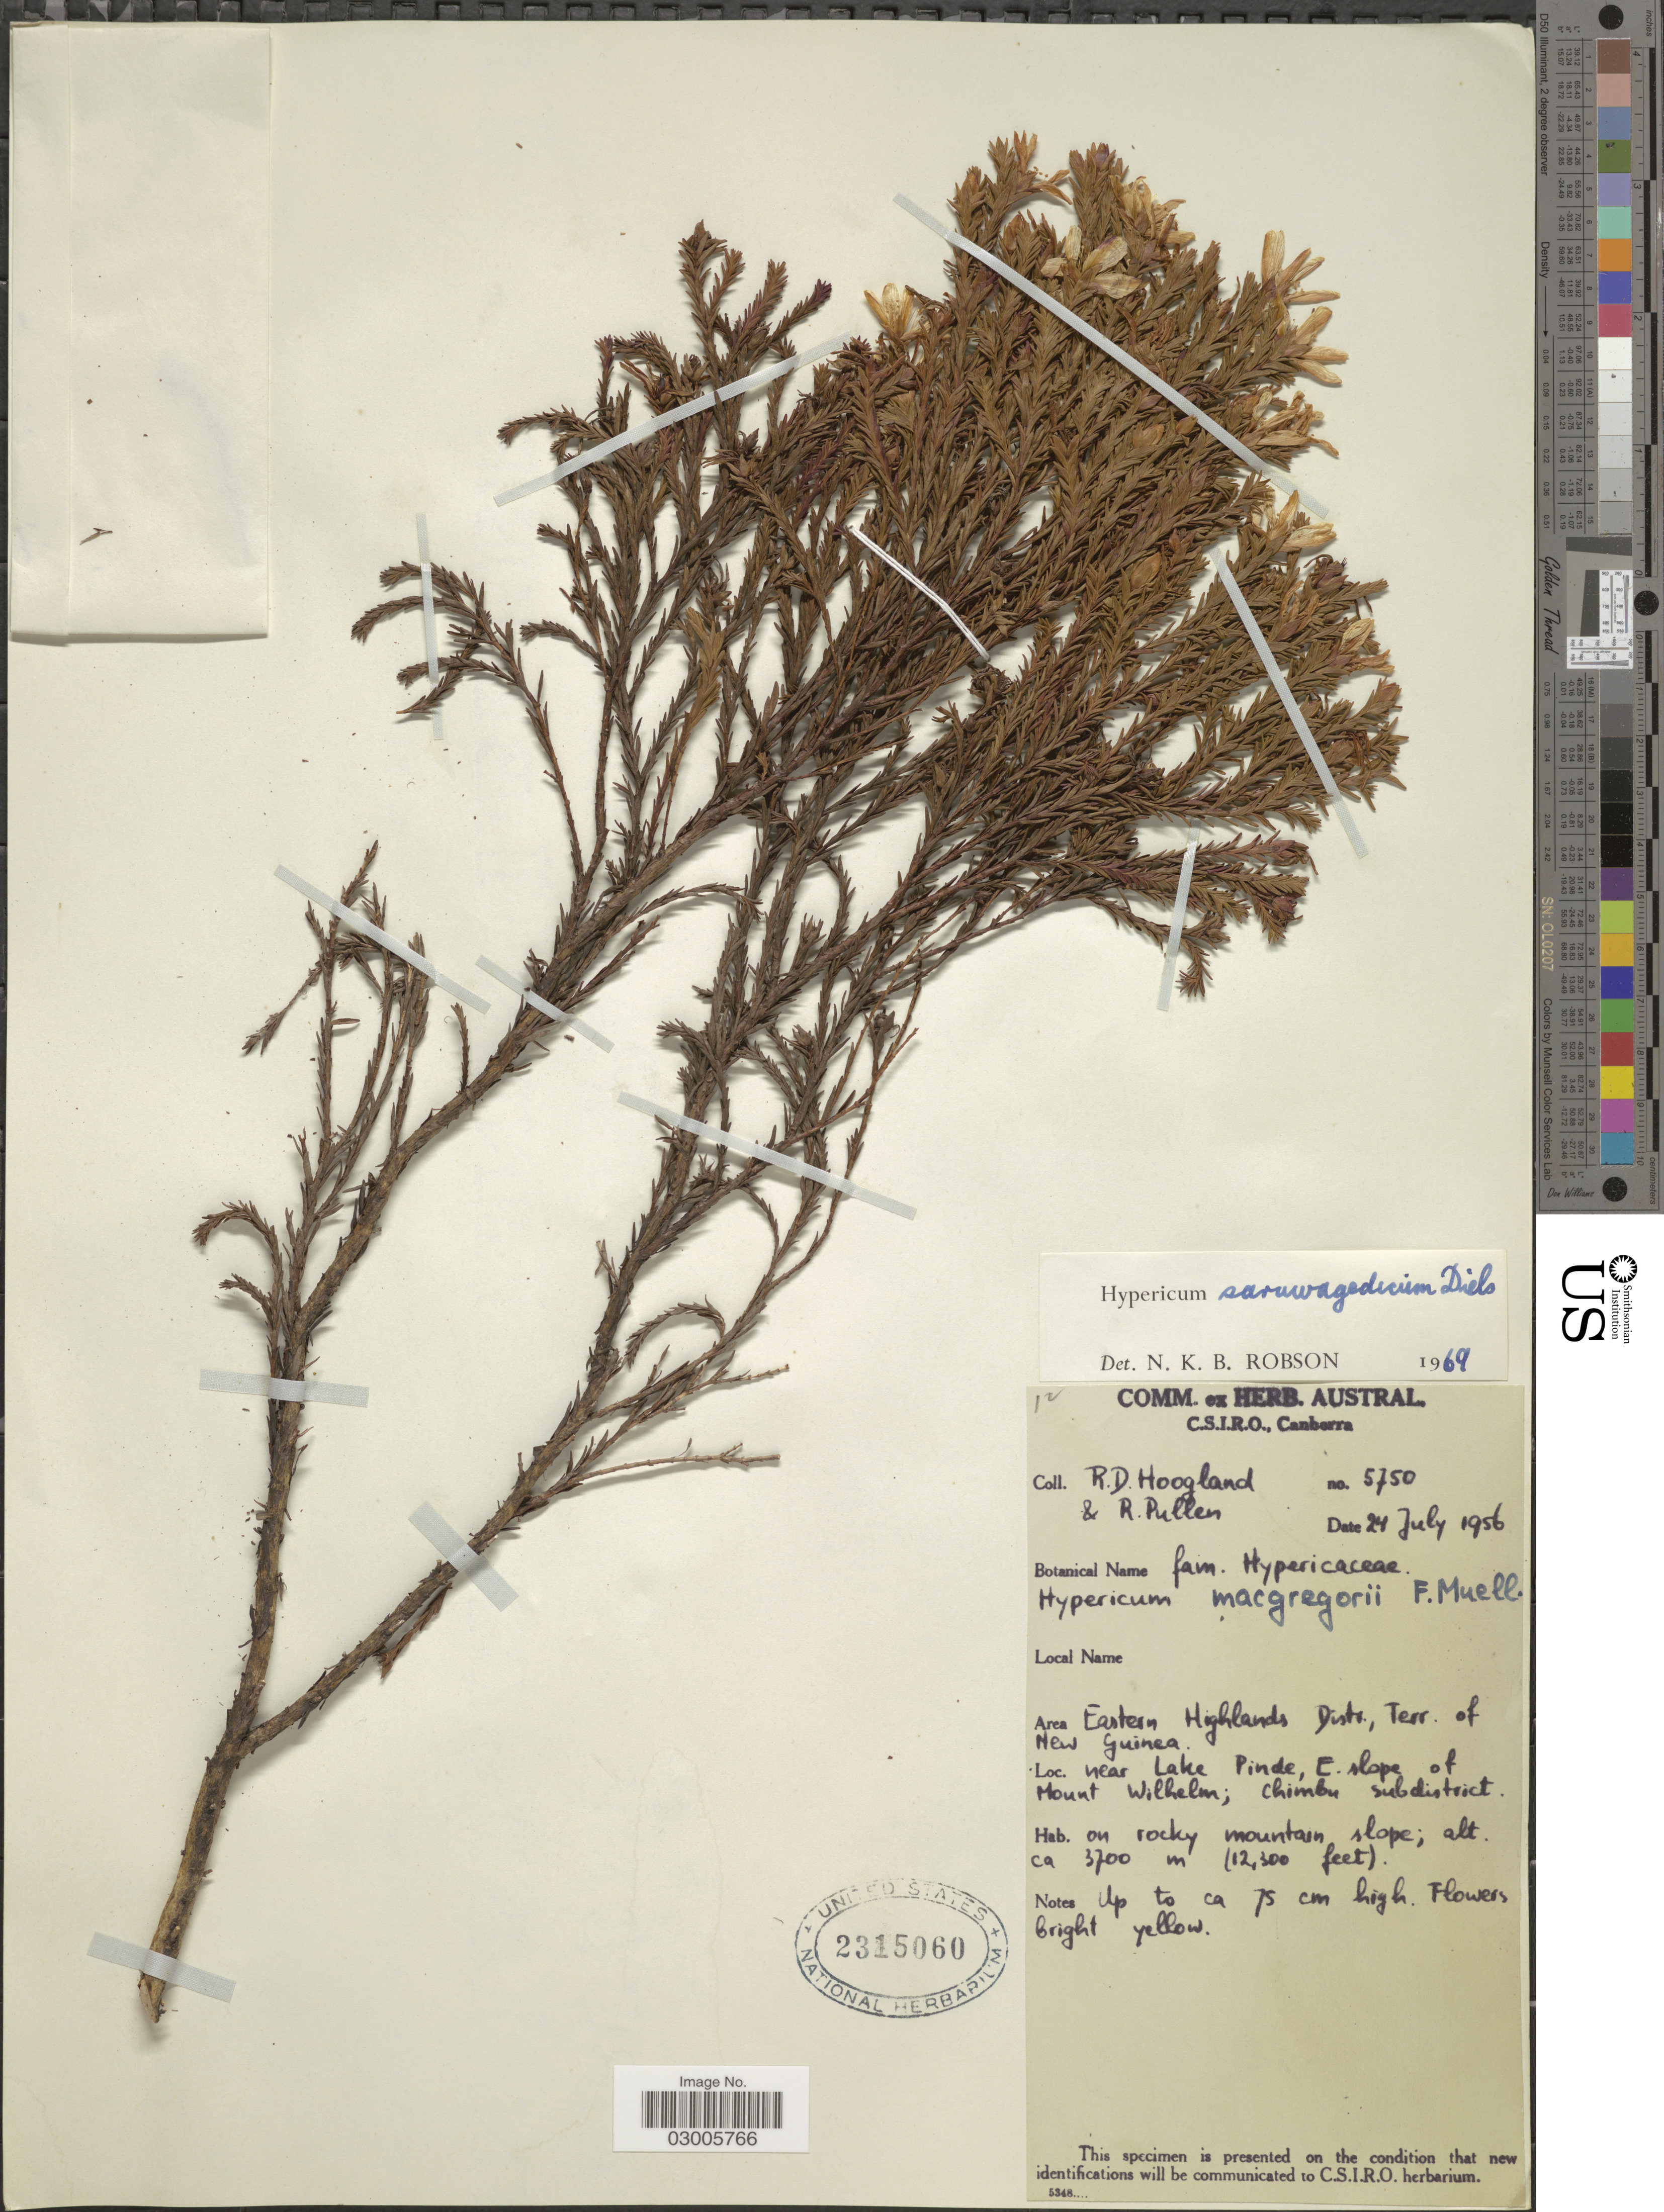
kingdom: Plantae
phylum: Tracheophyta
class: Magnoliopsida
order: Malpighiales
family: Hypericaceae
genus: Hypericum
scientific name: Hypericum saruwagedicum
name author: Diels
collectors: R. D. Hoogland & R. Pullen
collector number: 5750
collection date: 1956-07-24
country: Papua New Guinea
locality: Eastern Highlands Distr., Terr. of New Guinea, near Lake Pinde, E. slope of Mount Wilhelm; Chimbu subdistrict.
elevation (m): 3700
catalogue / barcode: US 2315060